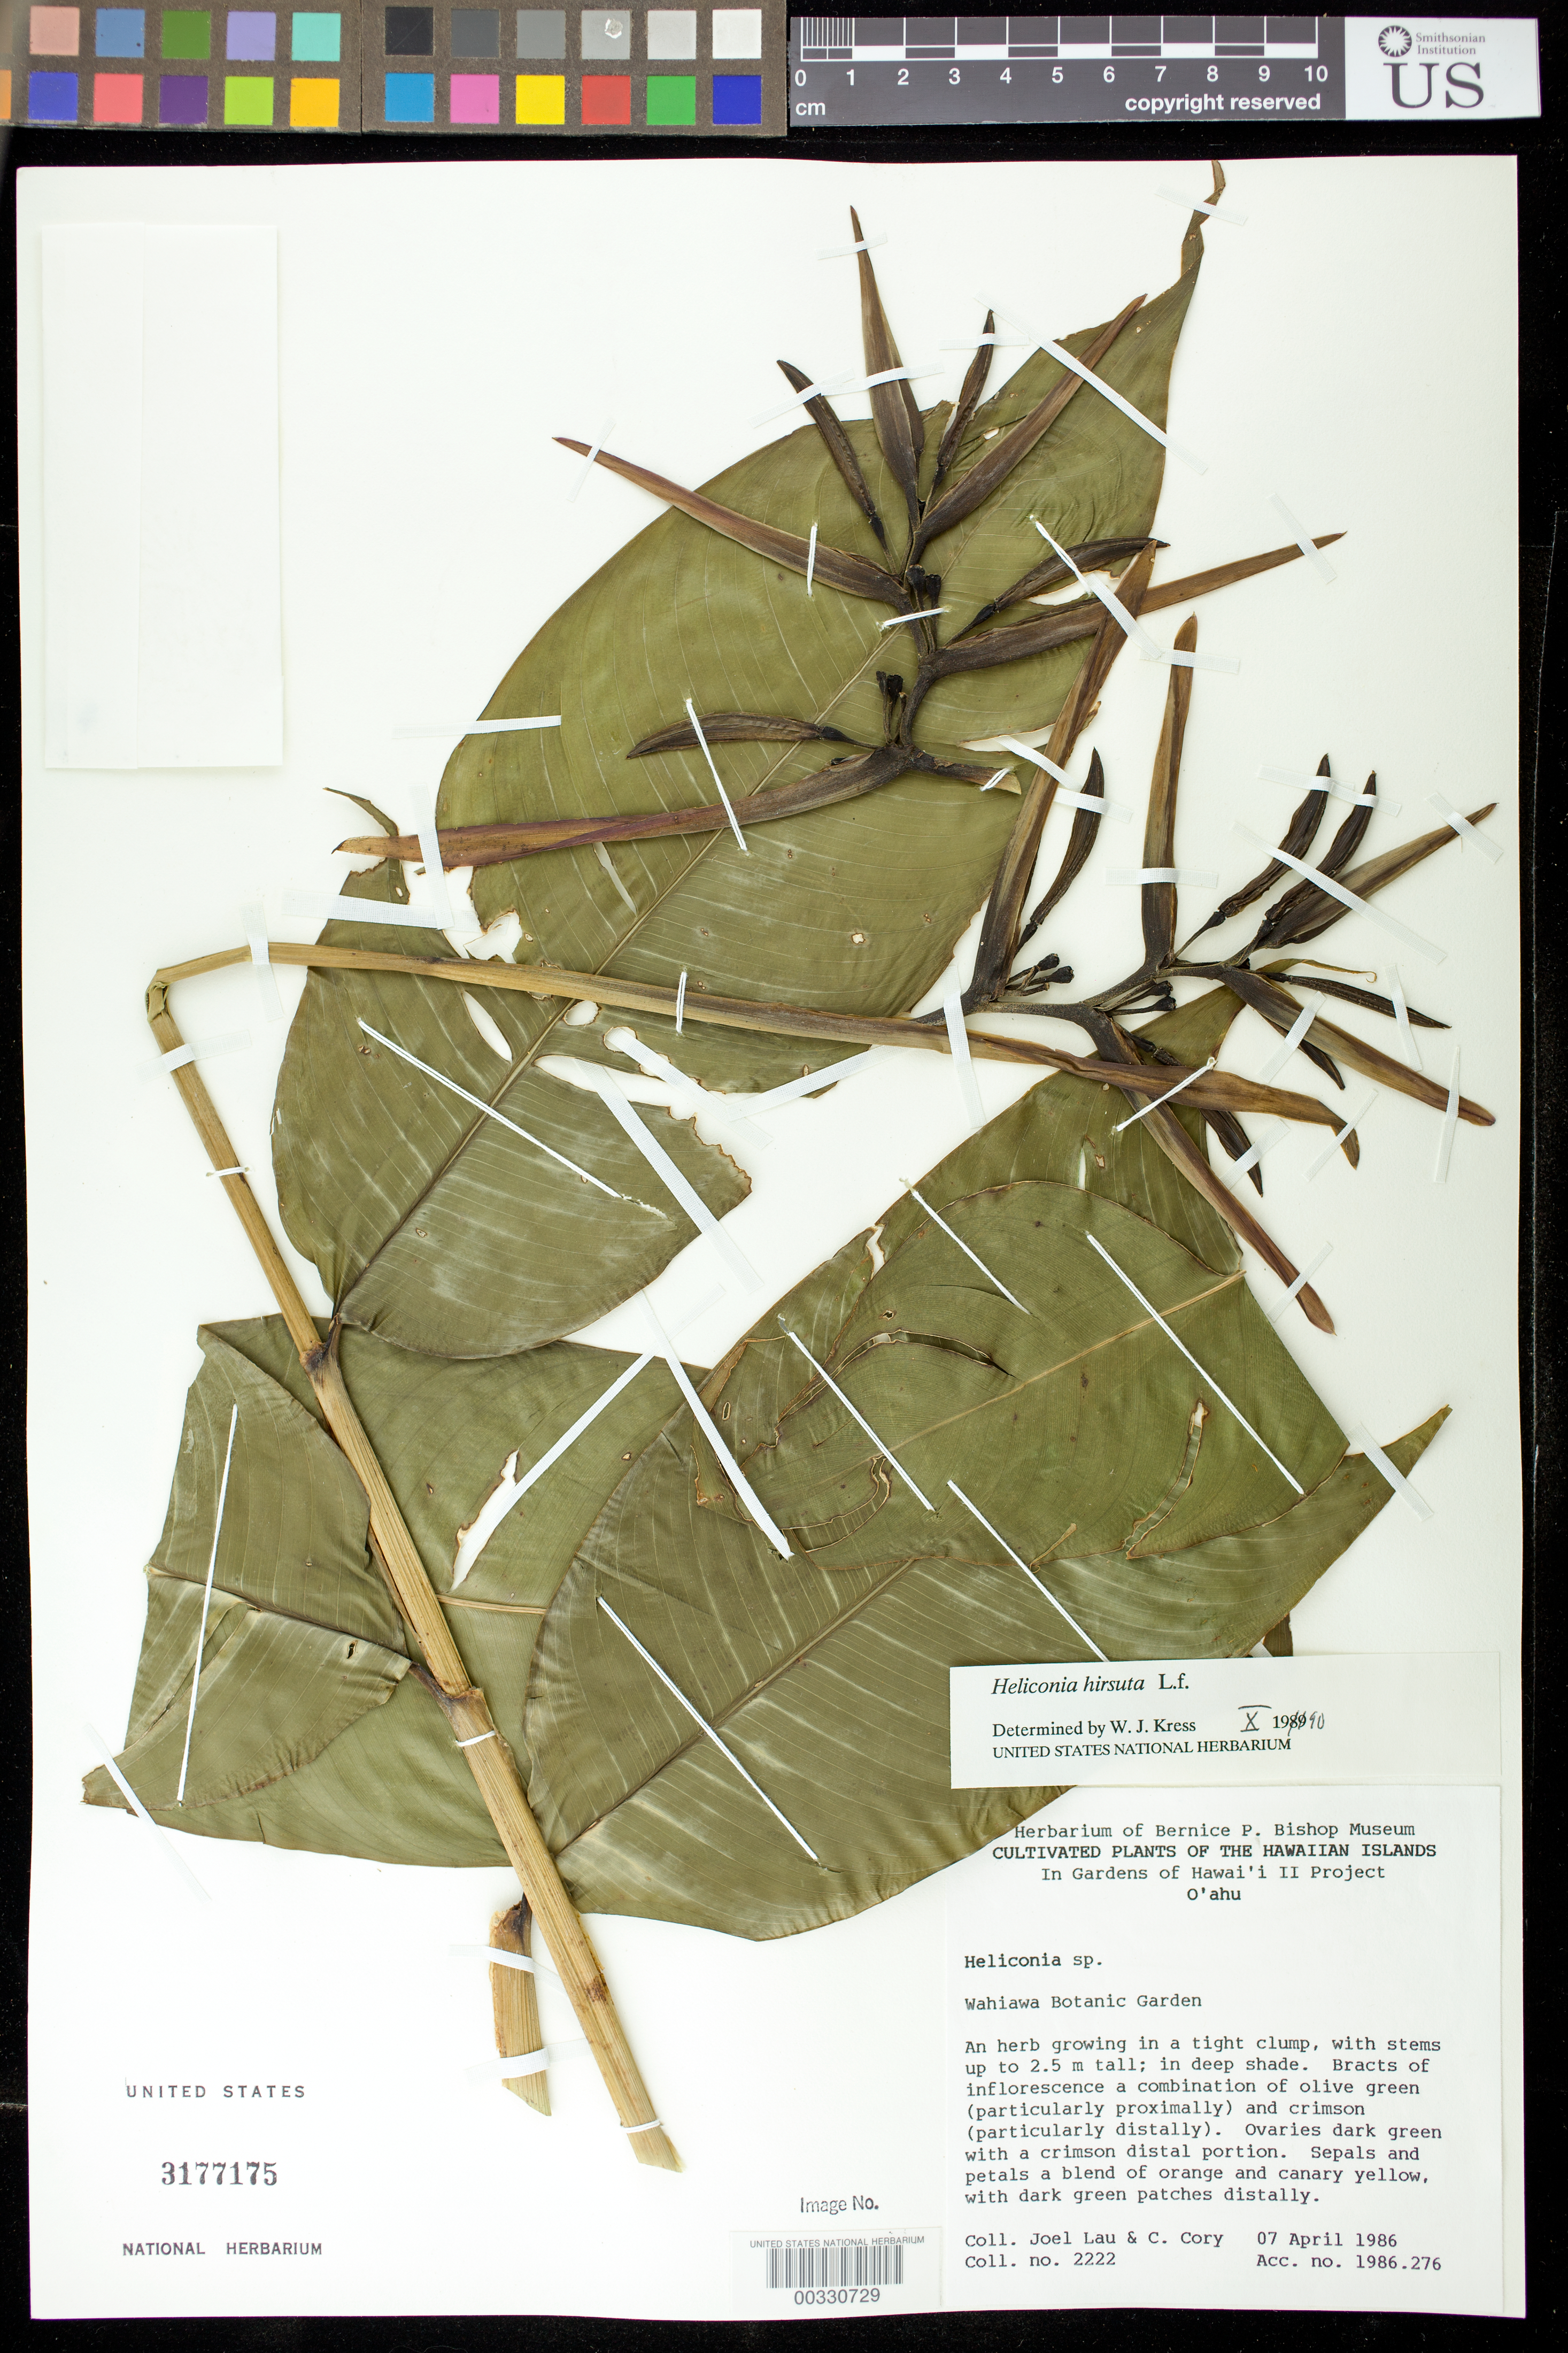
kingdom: Plantae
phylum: Tracheophyta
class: Liliopsida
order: Zingiberales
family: Heliconiaceae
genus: Heliconia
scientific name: Heliconia hirsuta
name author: L. f.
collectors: J. Lau & C. Cory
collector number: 2222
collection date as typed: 07 Apr 1986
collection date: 1986-04-07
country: United States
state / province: Florida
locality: Southern Florida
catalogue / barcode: US 3177175